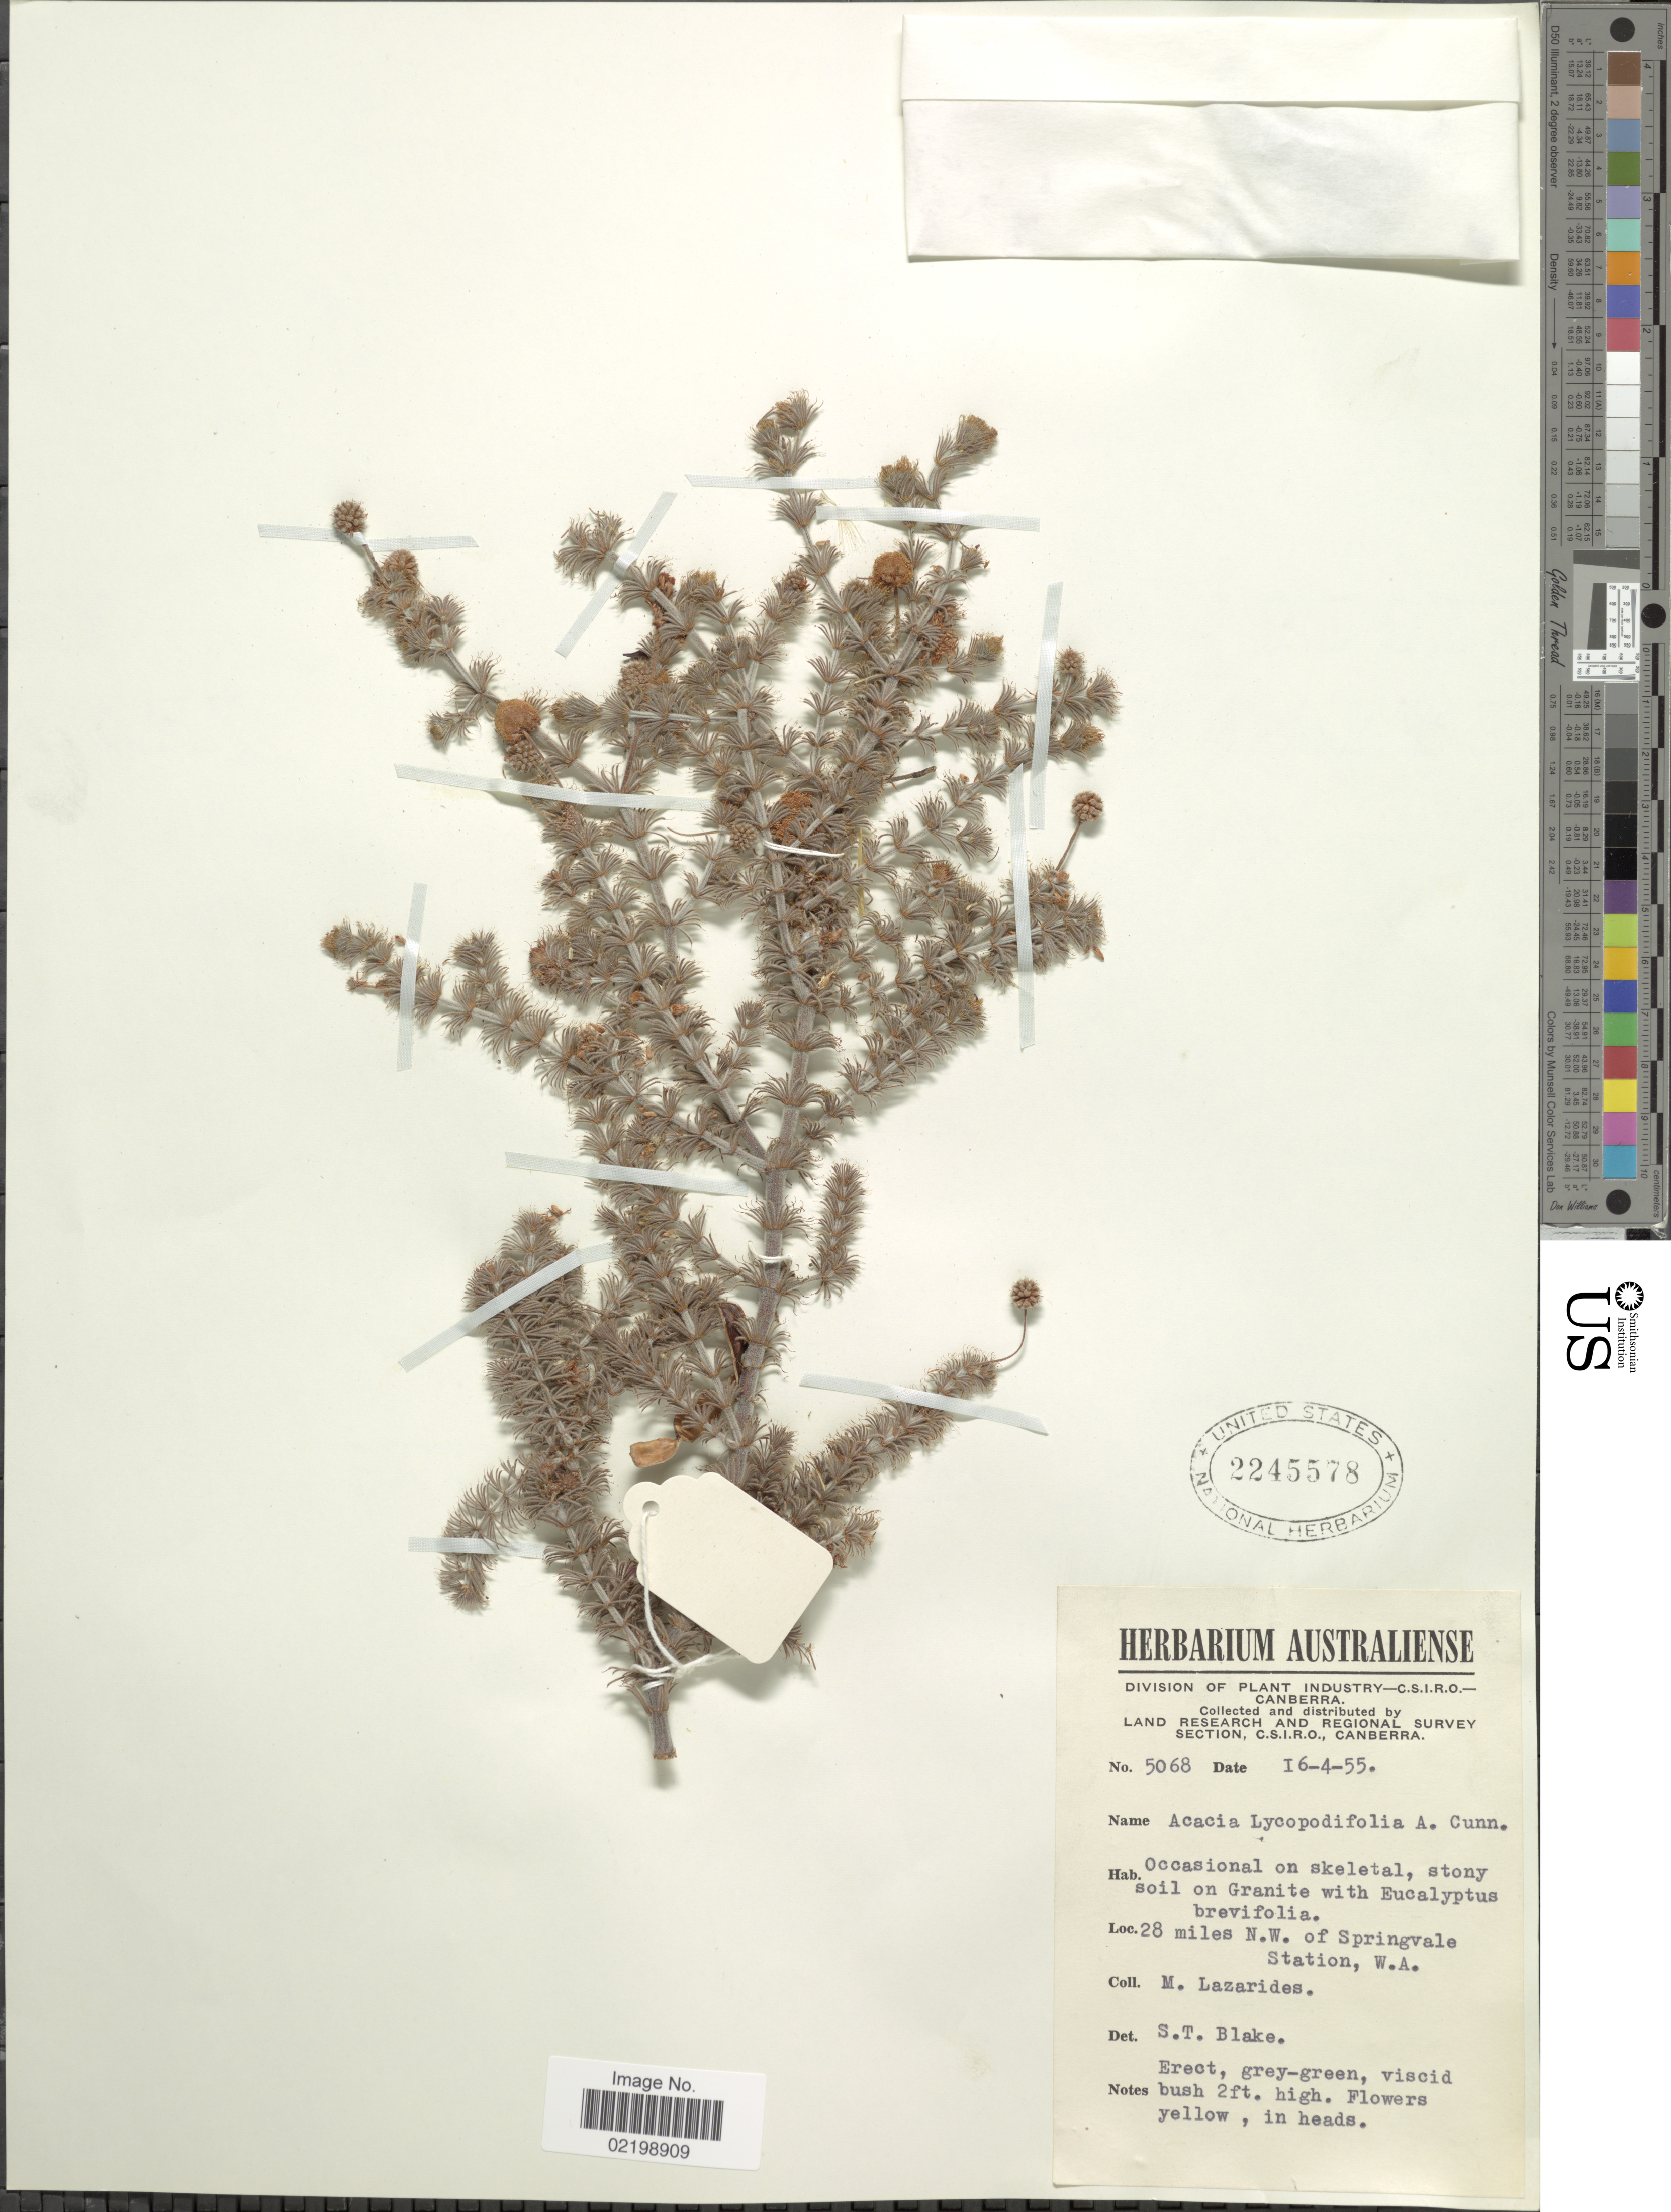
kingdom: Plantae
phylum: Tracheophyta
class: Magnoliopsida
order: Fabales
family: Fabaceae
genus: Acacia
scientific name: Acacia lycopodifolia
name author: Hook.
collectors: M. Lazarides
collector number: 5068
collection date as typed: Transcribed d/m/y: 16/4/55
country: Australia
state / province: Western Australia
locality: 28 miles N.W. of Springvale Station, W.A.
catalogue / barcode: US 2245578